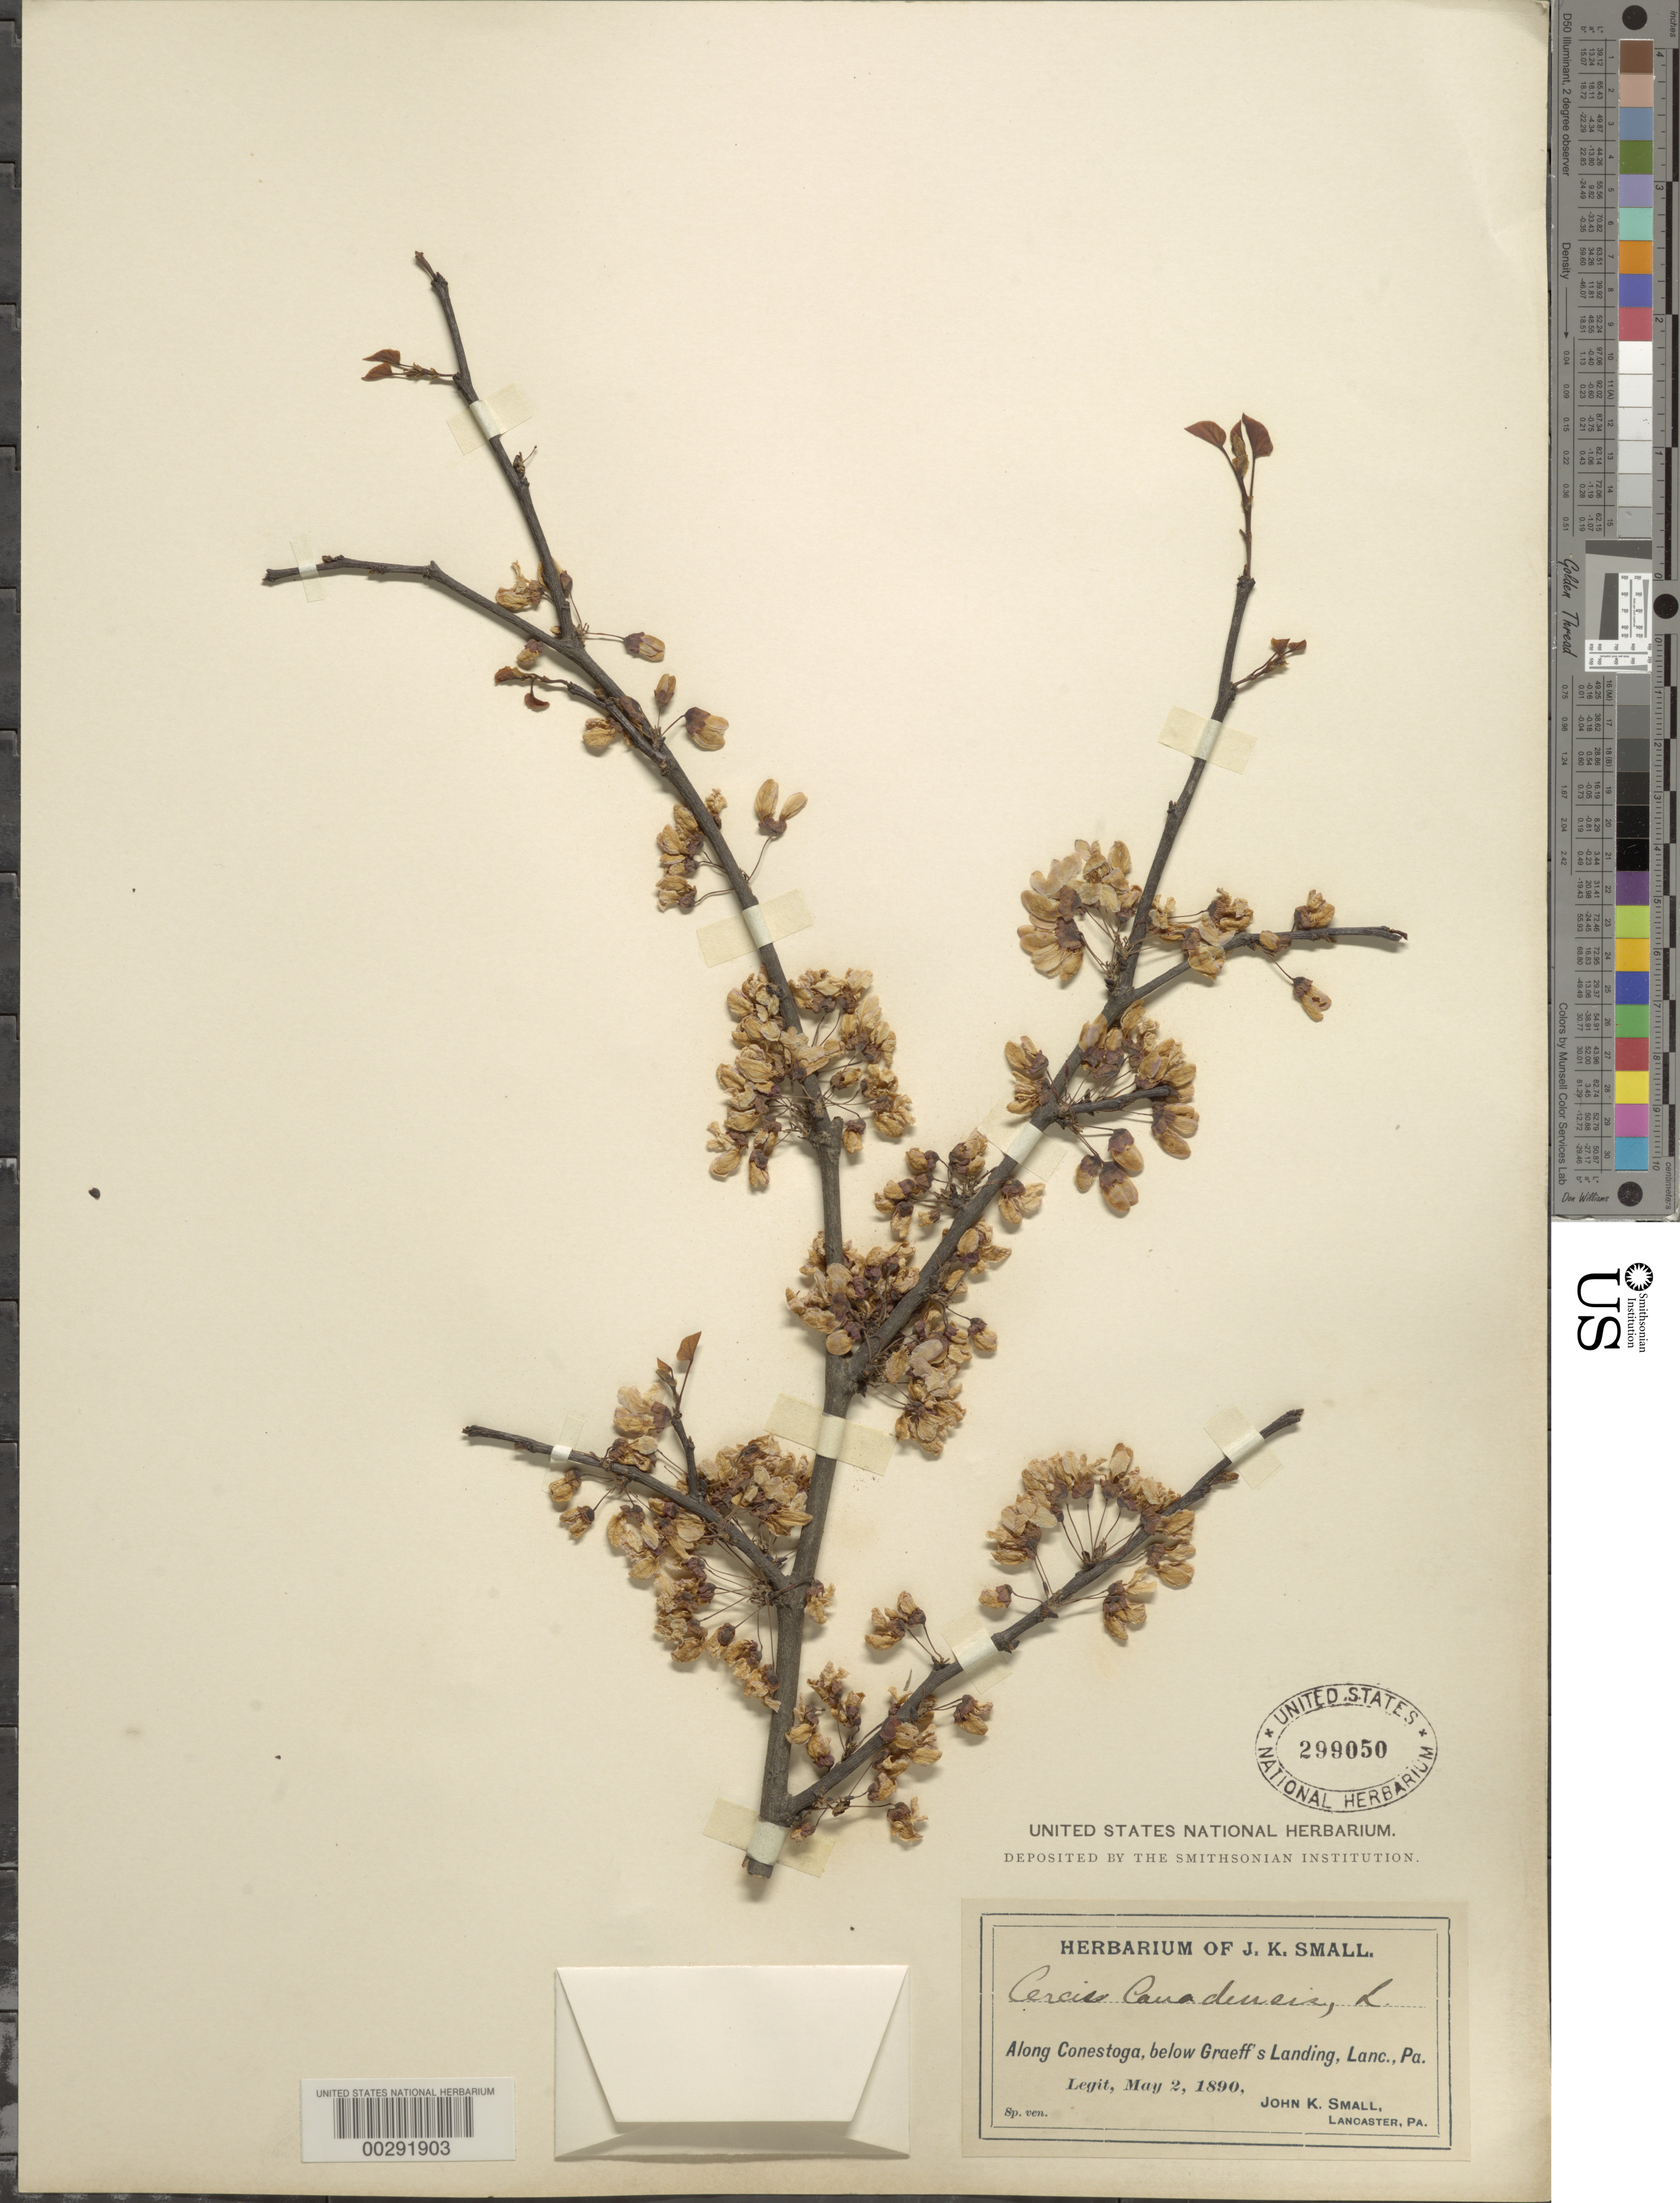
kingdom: Plantae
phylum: Tracheophyta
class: Magnoliopsida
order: Fabales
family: Fabaceae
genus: Cercis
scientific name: Cercis canadensis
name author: L.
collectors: J. K. Small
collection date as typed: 02 May 1890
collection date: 1890-05-02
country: United States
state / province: Pennsylvania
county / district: Lancaster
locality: Along conestoga, below craeff's landing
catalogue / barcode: US 299050